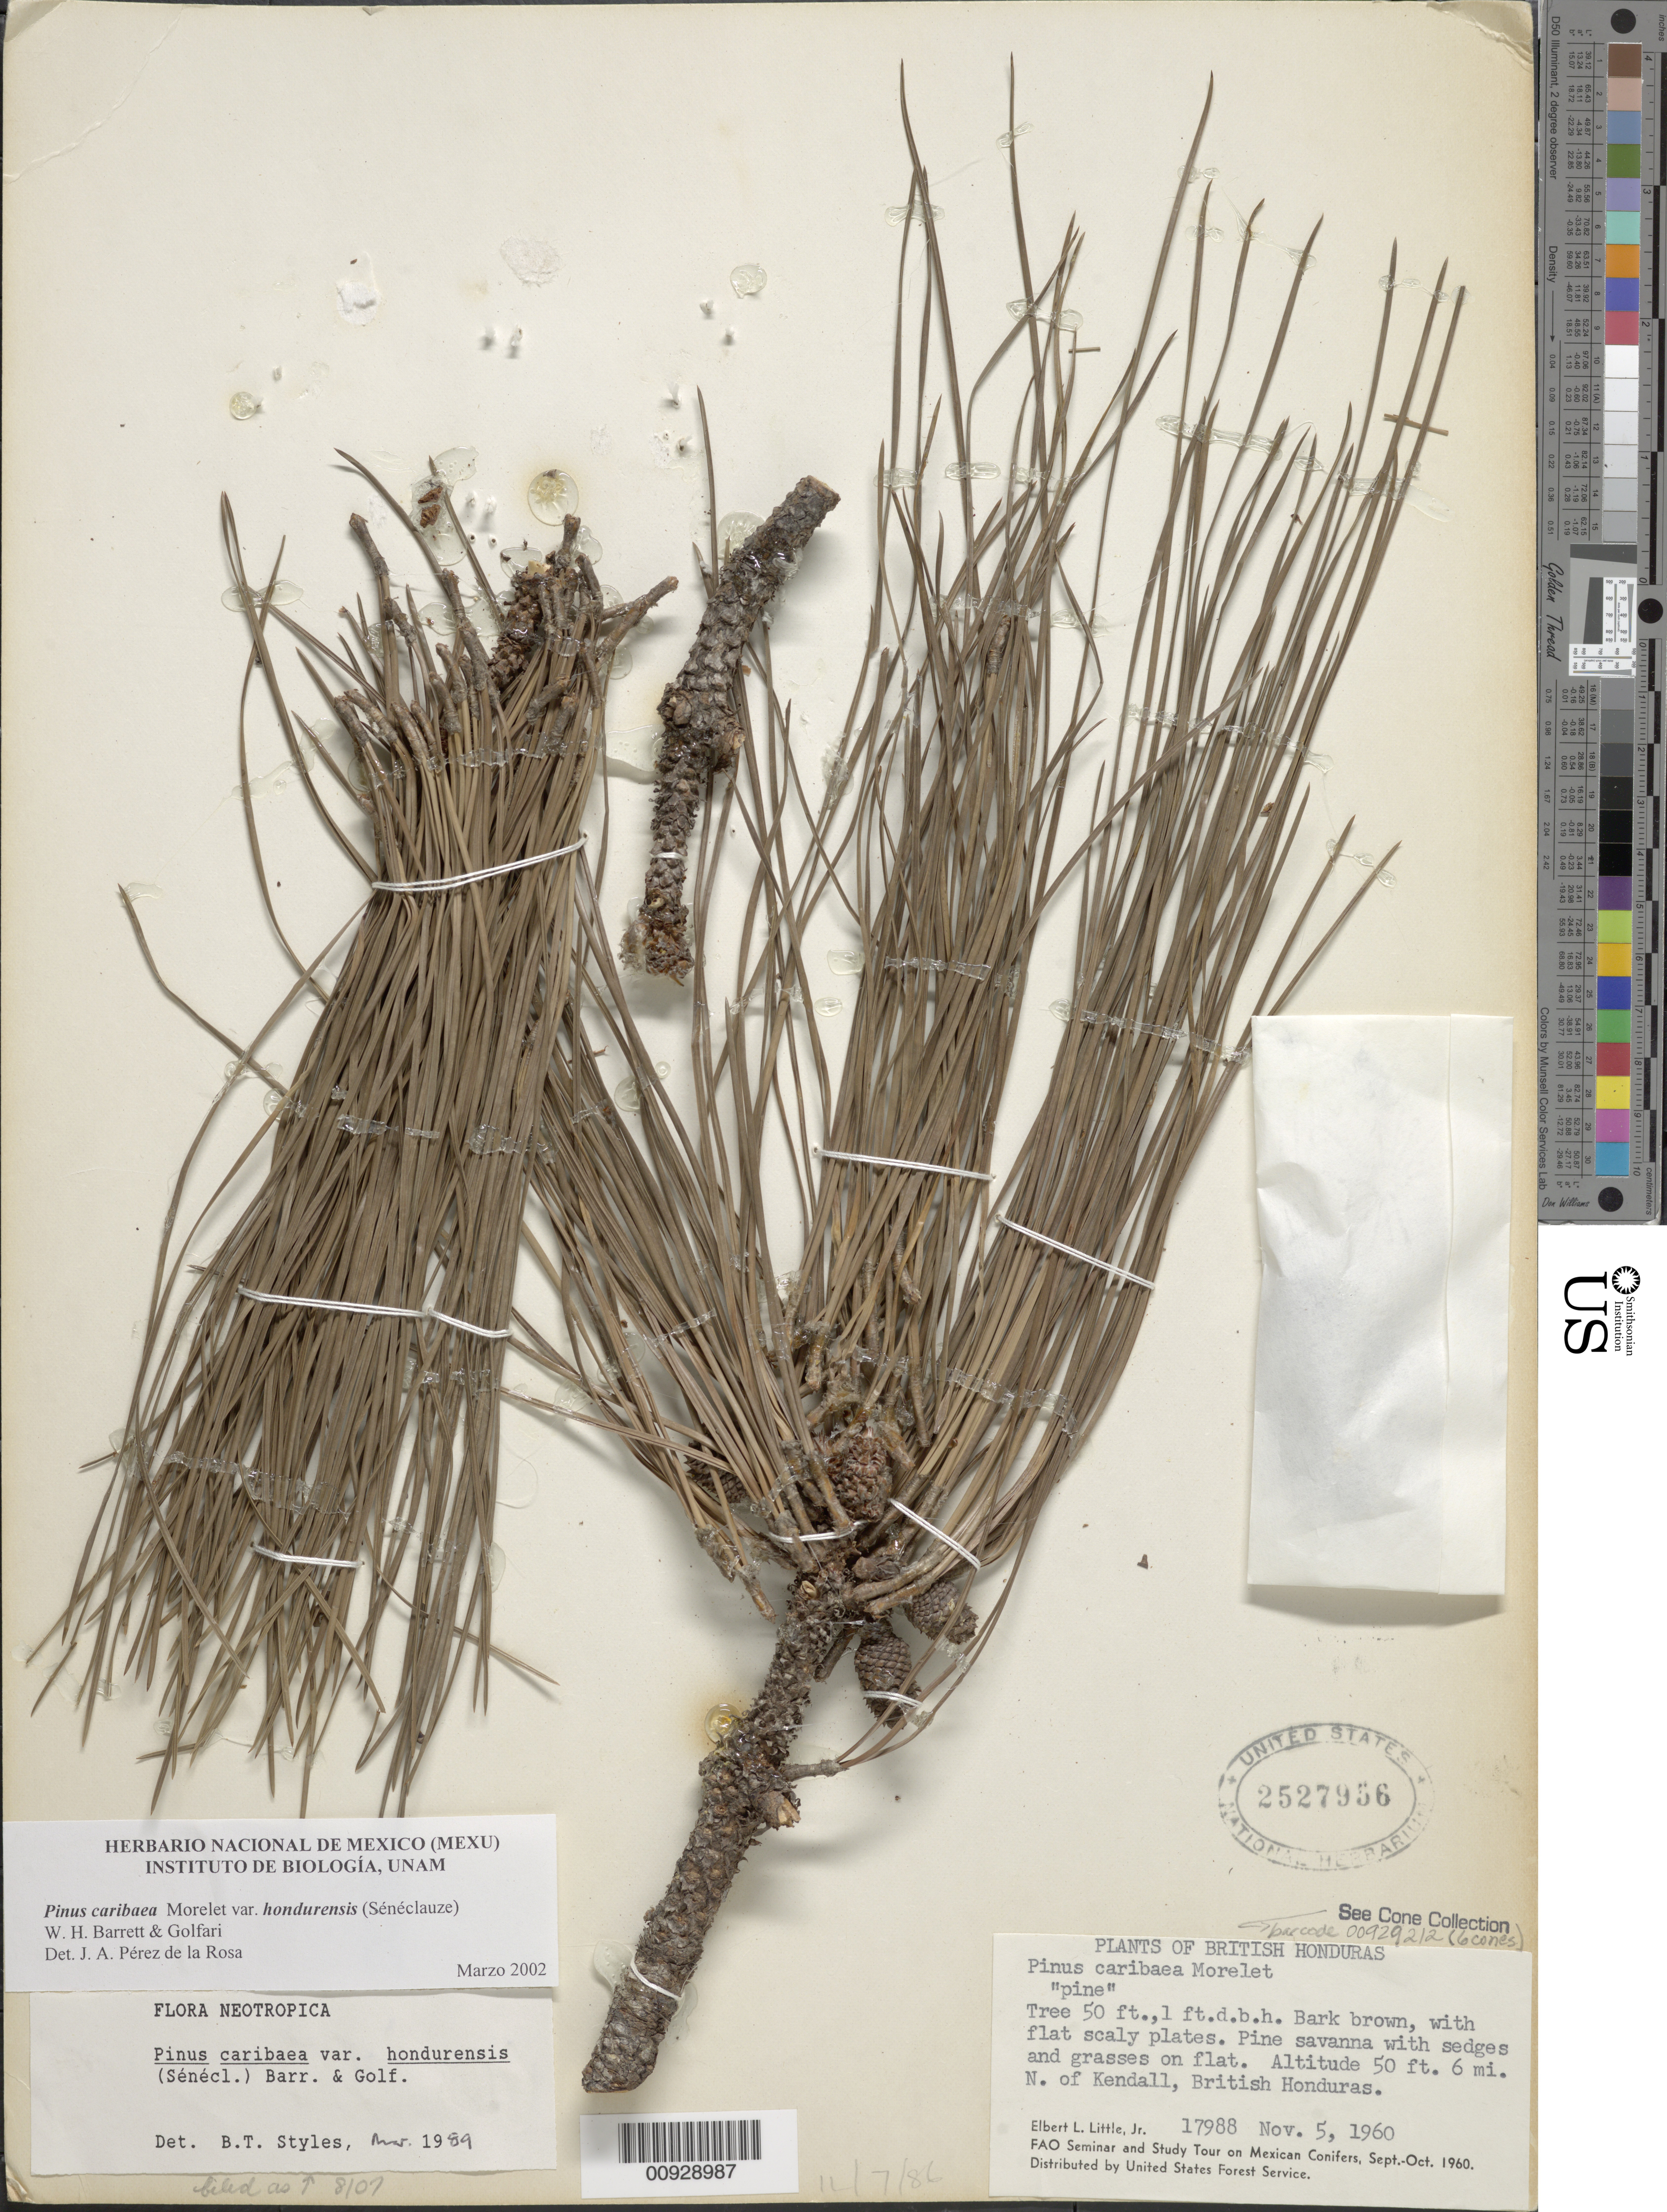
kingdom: Plantae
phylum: Tracheophyta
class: Pinopsida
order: Pinales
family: Pinaceae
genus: Pinus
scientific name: Pinus caribaea var. hondurensis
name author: (Sénécl.) W.H.G. Barrett & Golfari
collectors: E. L. Little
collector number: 17988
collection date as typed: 05 Nov 1960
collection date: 1960-11-05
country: Belize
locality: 6 mi. N of Kendall, Bristish Honduras.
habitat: Pine savanna with sedges and grasses on flat.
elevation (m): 15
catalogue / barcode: US 2527956